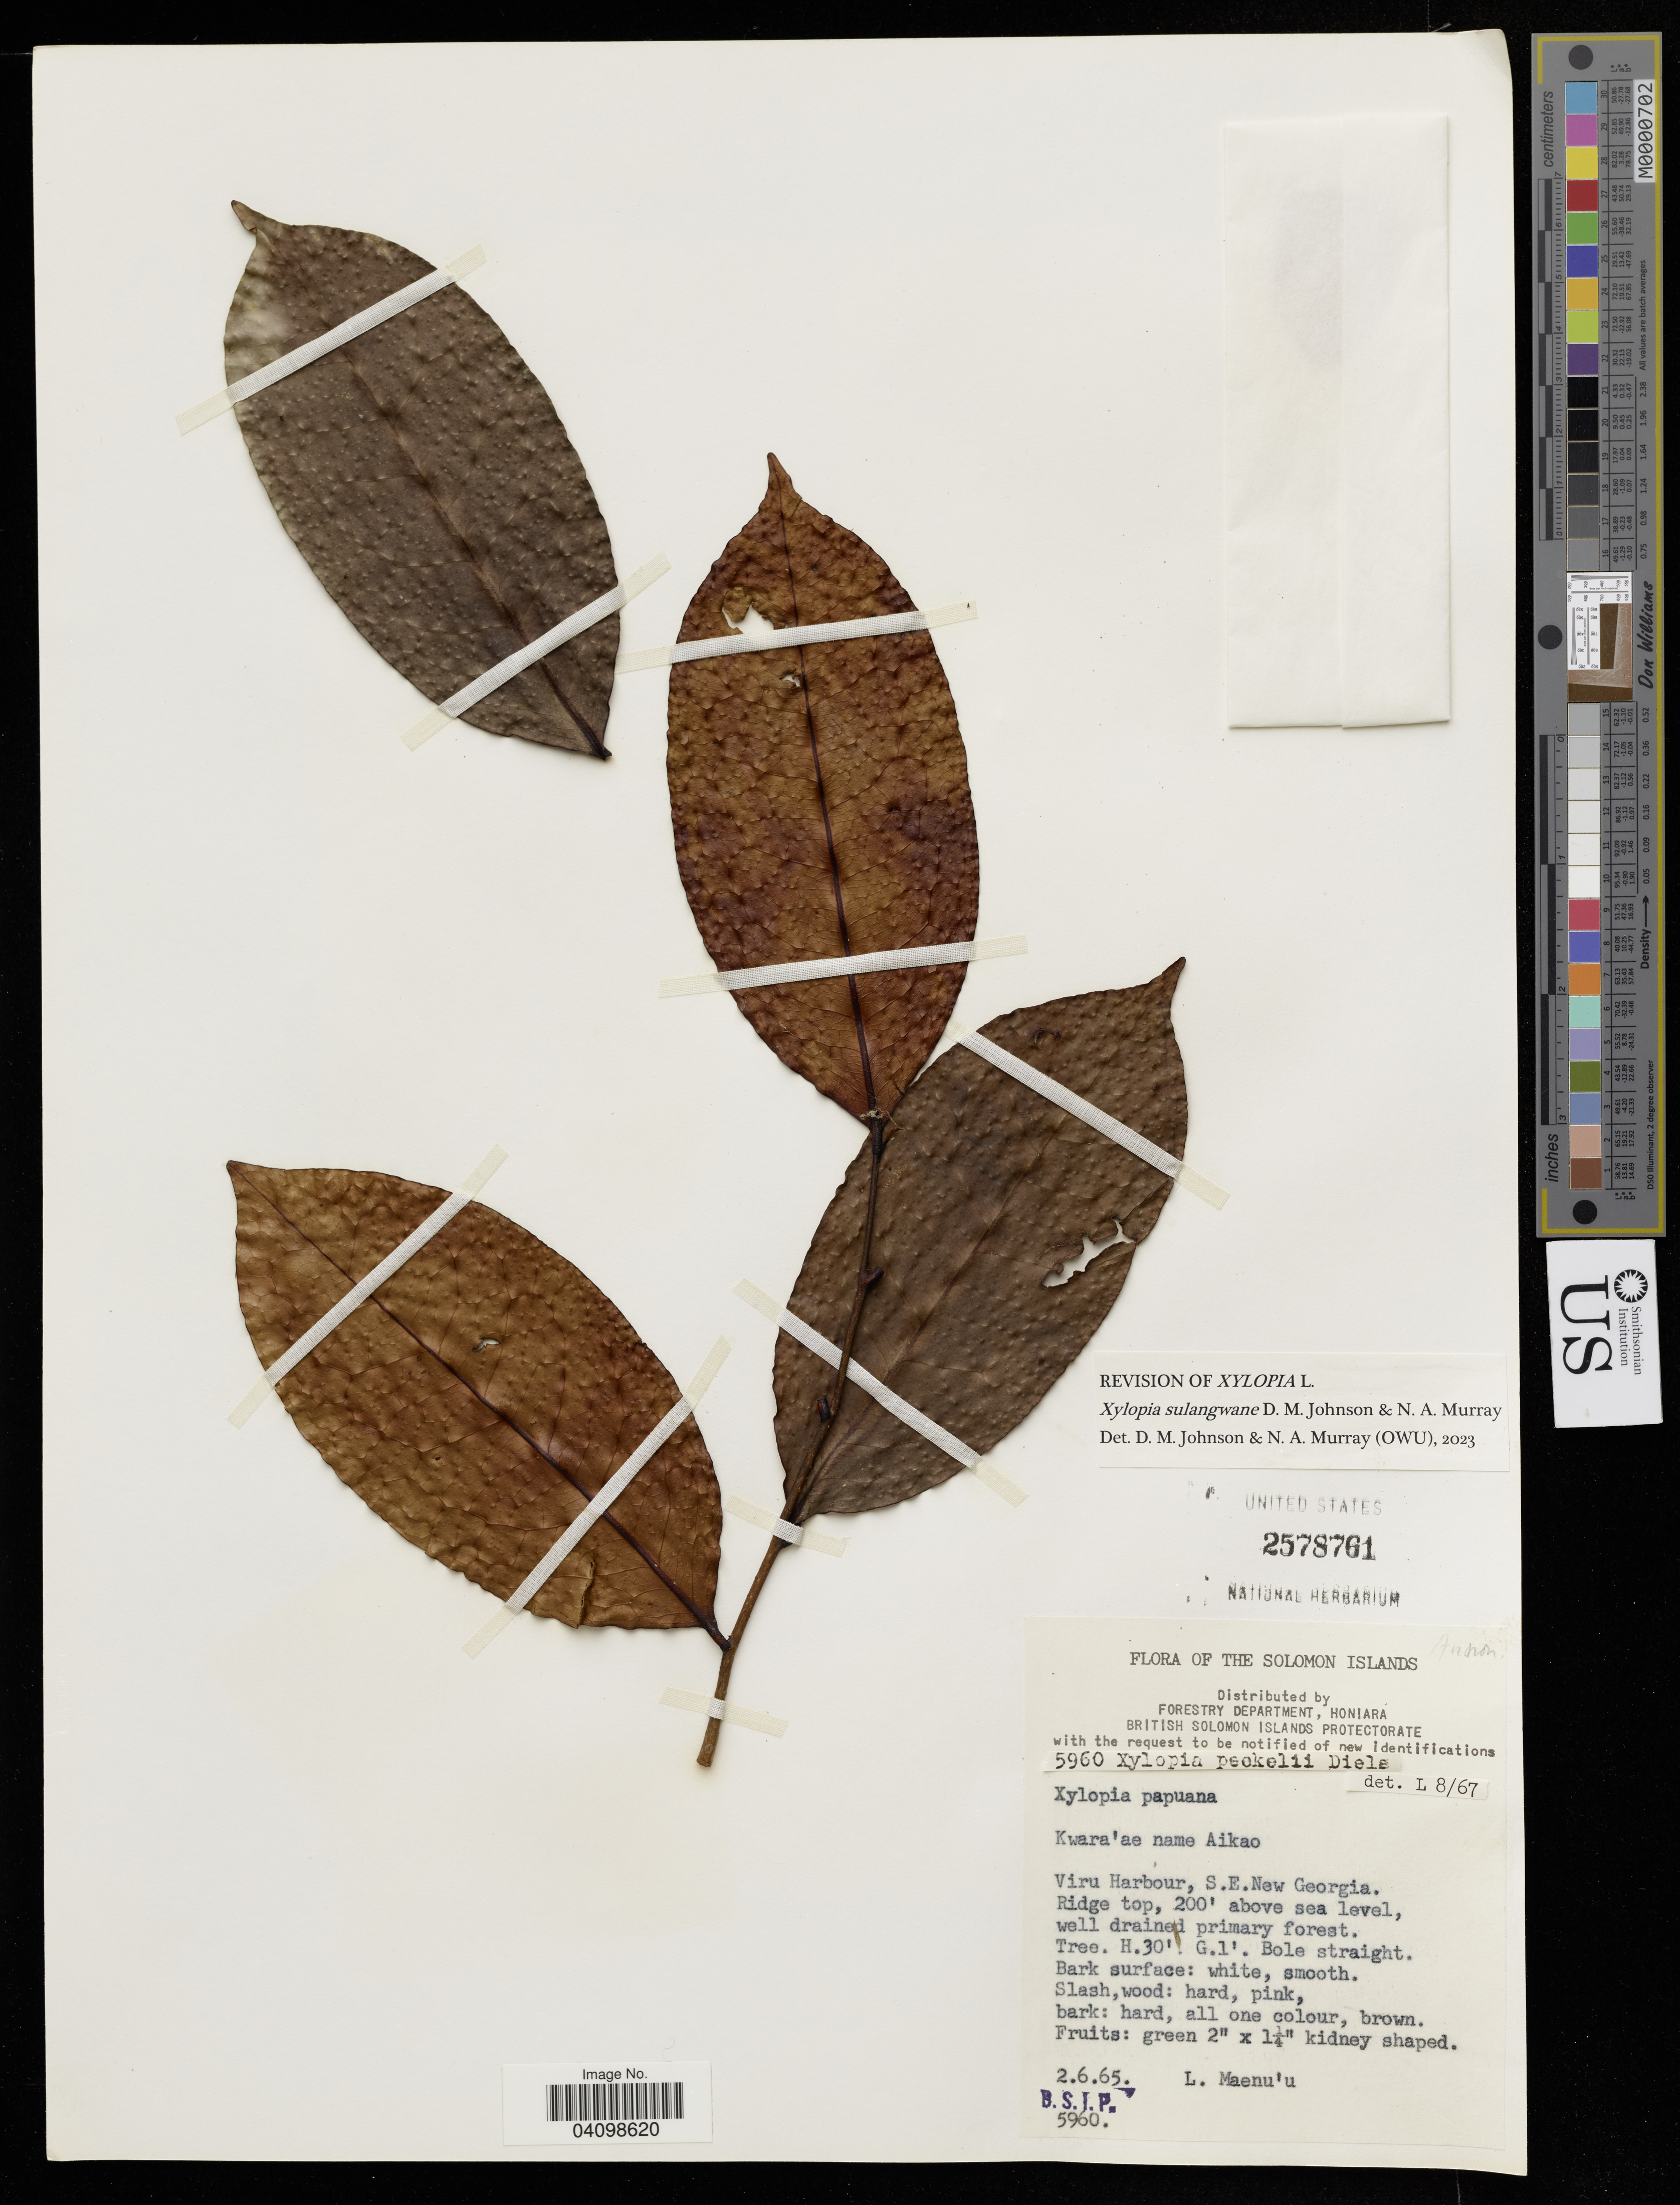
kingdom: Plantae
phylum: Tracheophyta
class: Magnoliopsida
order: Magnoliales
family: Annonaceae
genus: Xylopia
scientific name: Xylopia sulangwane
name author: D.M. Johnson & N.A. Murray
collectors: L. Maenu'u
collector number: BSIP 5960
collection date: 1965-06-02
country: Solomon Islands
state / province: Solomon Islands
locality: Viru Harbour, S.E. New Georgia.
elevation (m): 61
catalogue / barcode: US 2578761